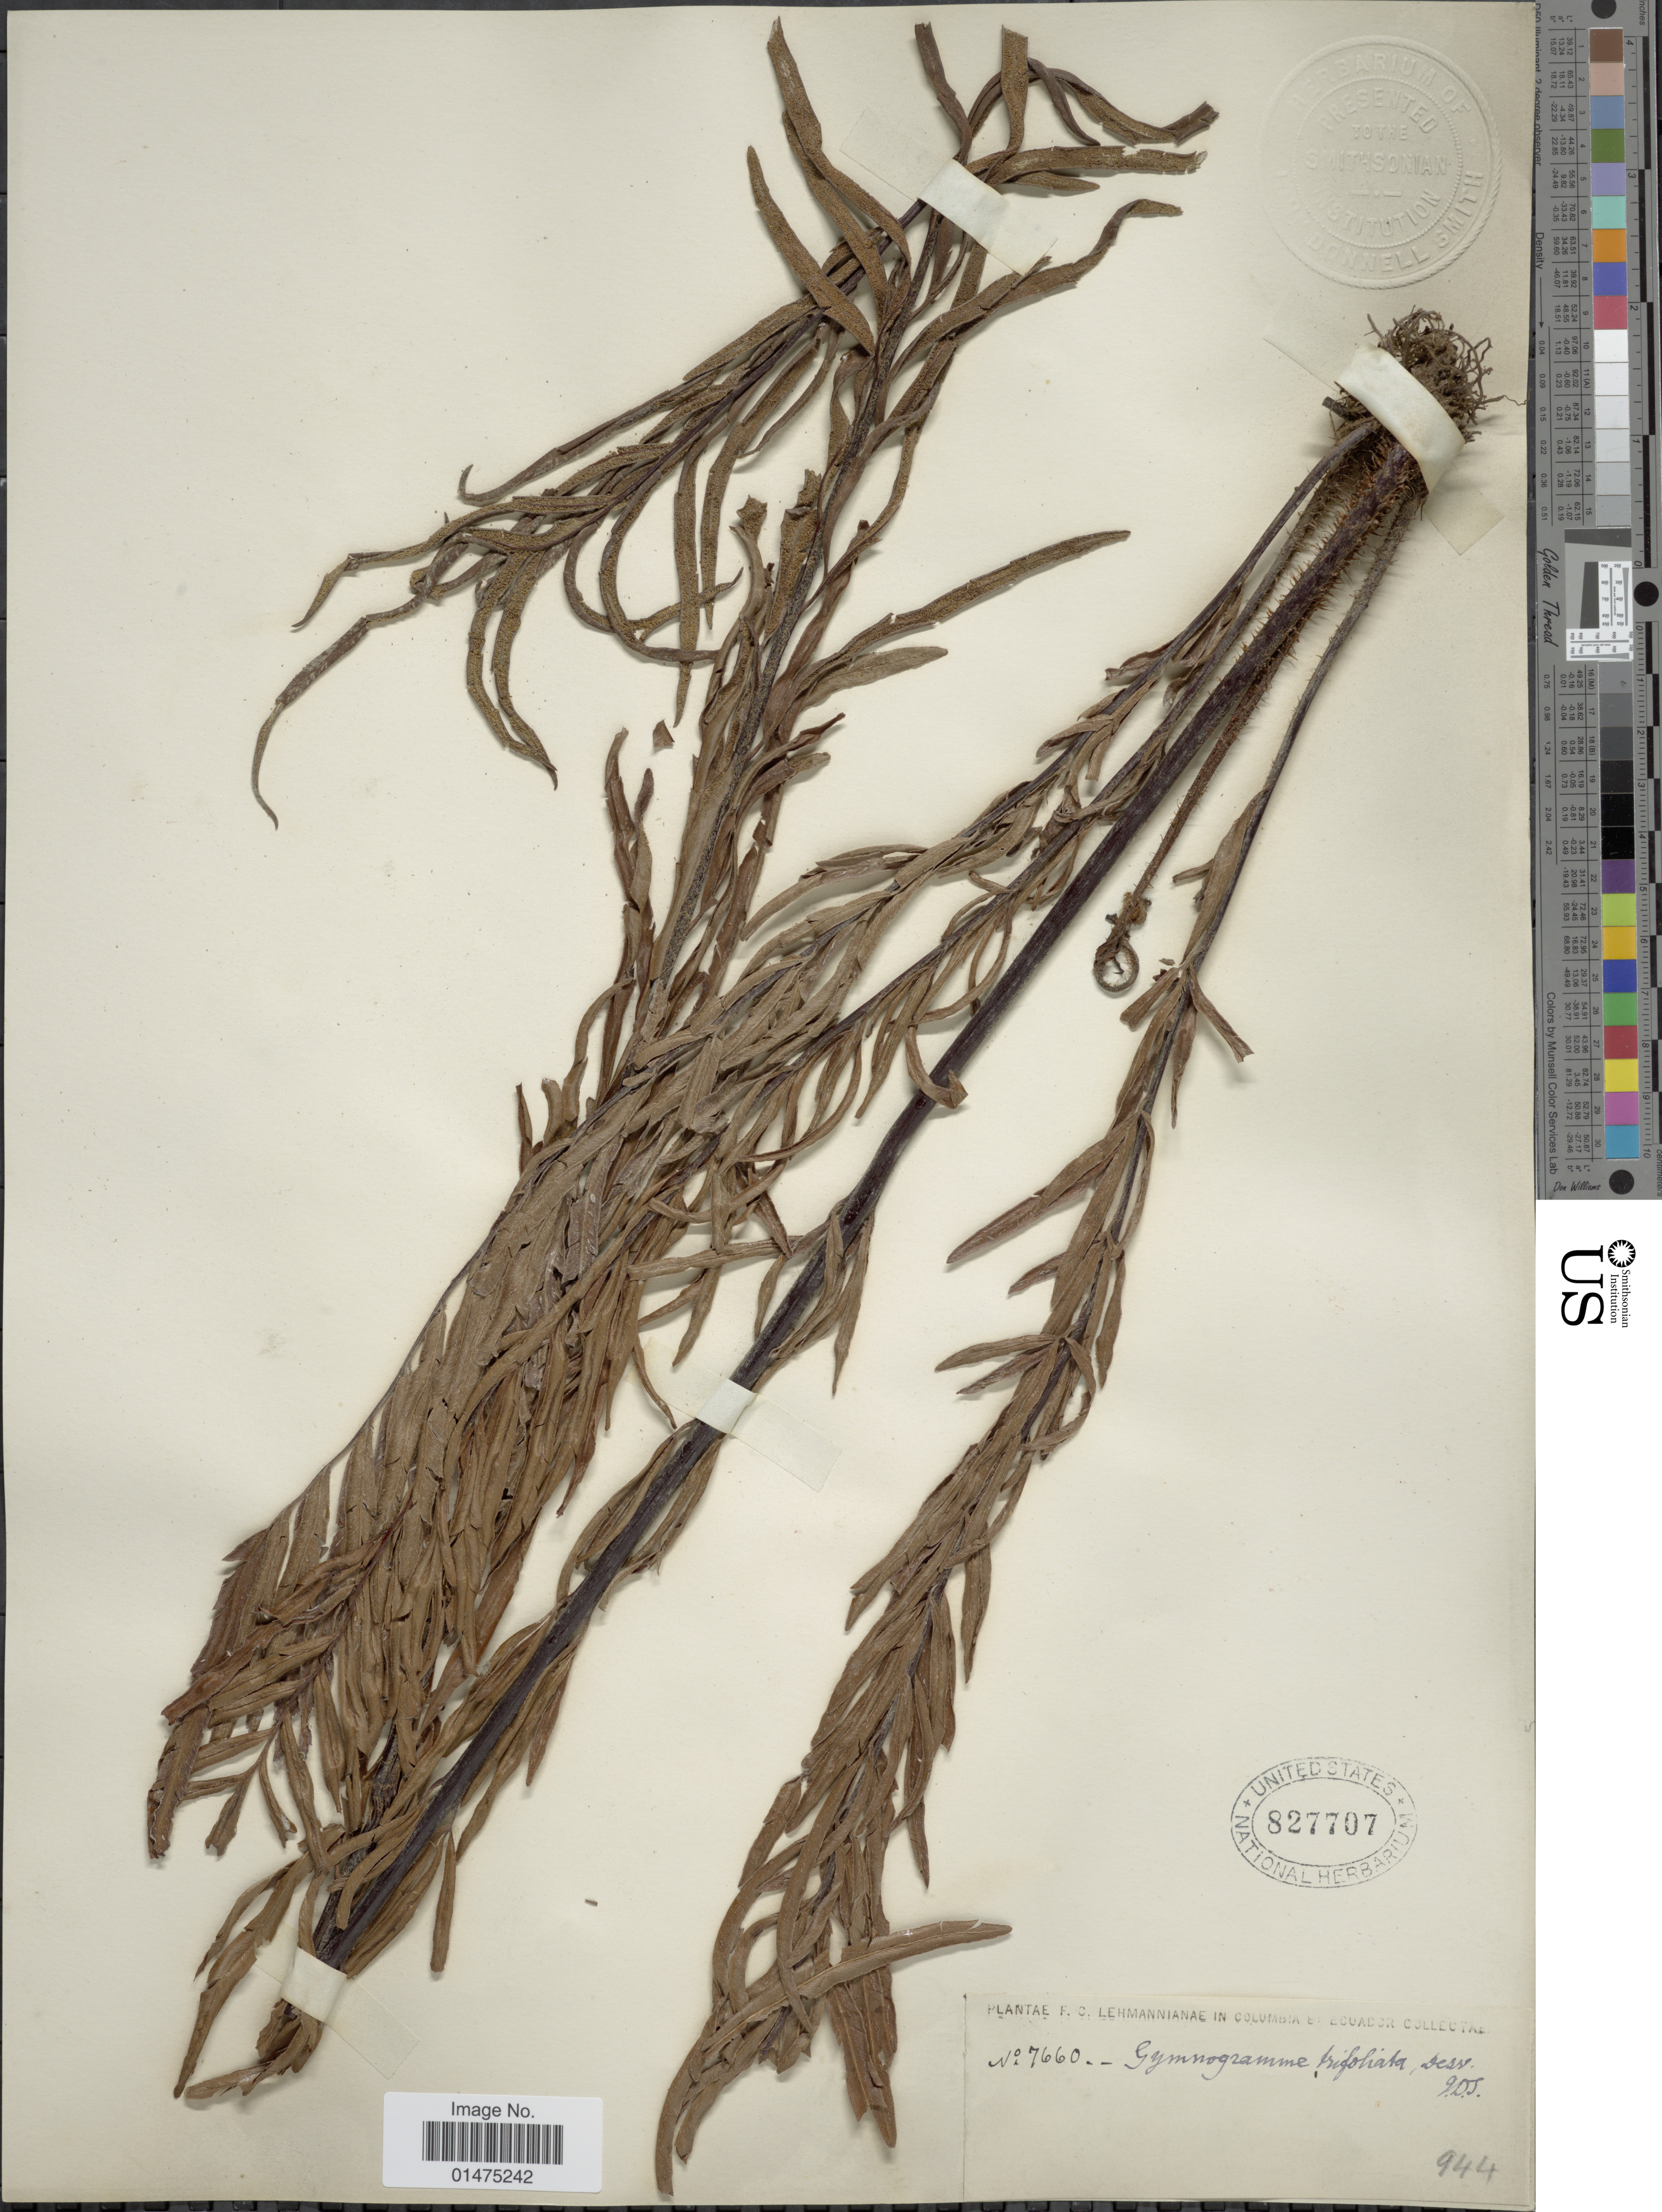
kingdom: Plantae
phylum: Tracheophyta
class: Polypodiopsida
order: Polypodiales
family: Pteridaceae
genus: Pityrogramma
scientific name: Pityrogramma trifoliata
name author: (L.) R.M. Tryon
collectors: F. C. Lehmann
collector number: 7660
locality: Colombia et Ecuador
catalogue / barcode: US 827707